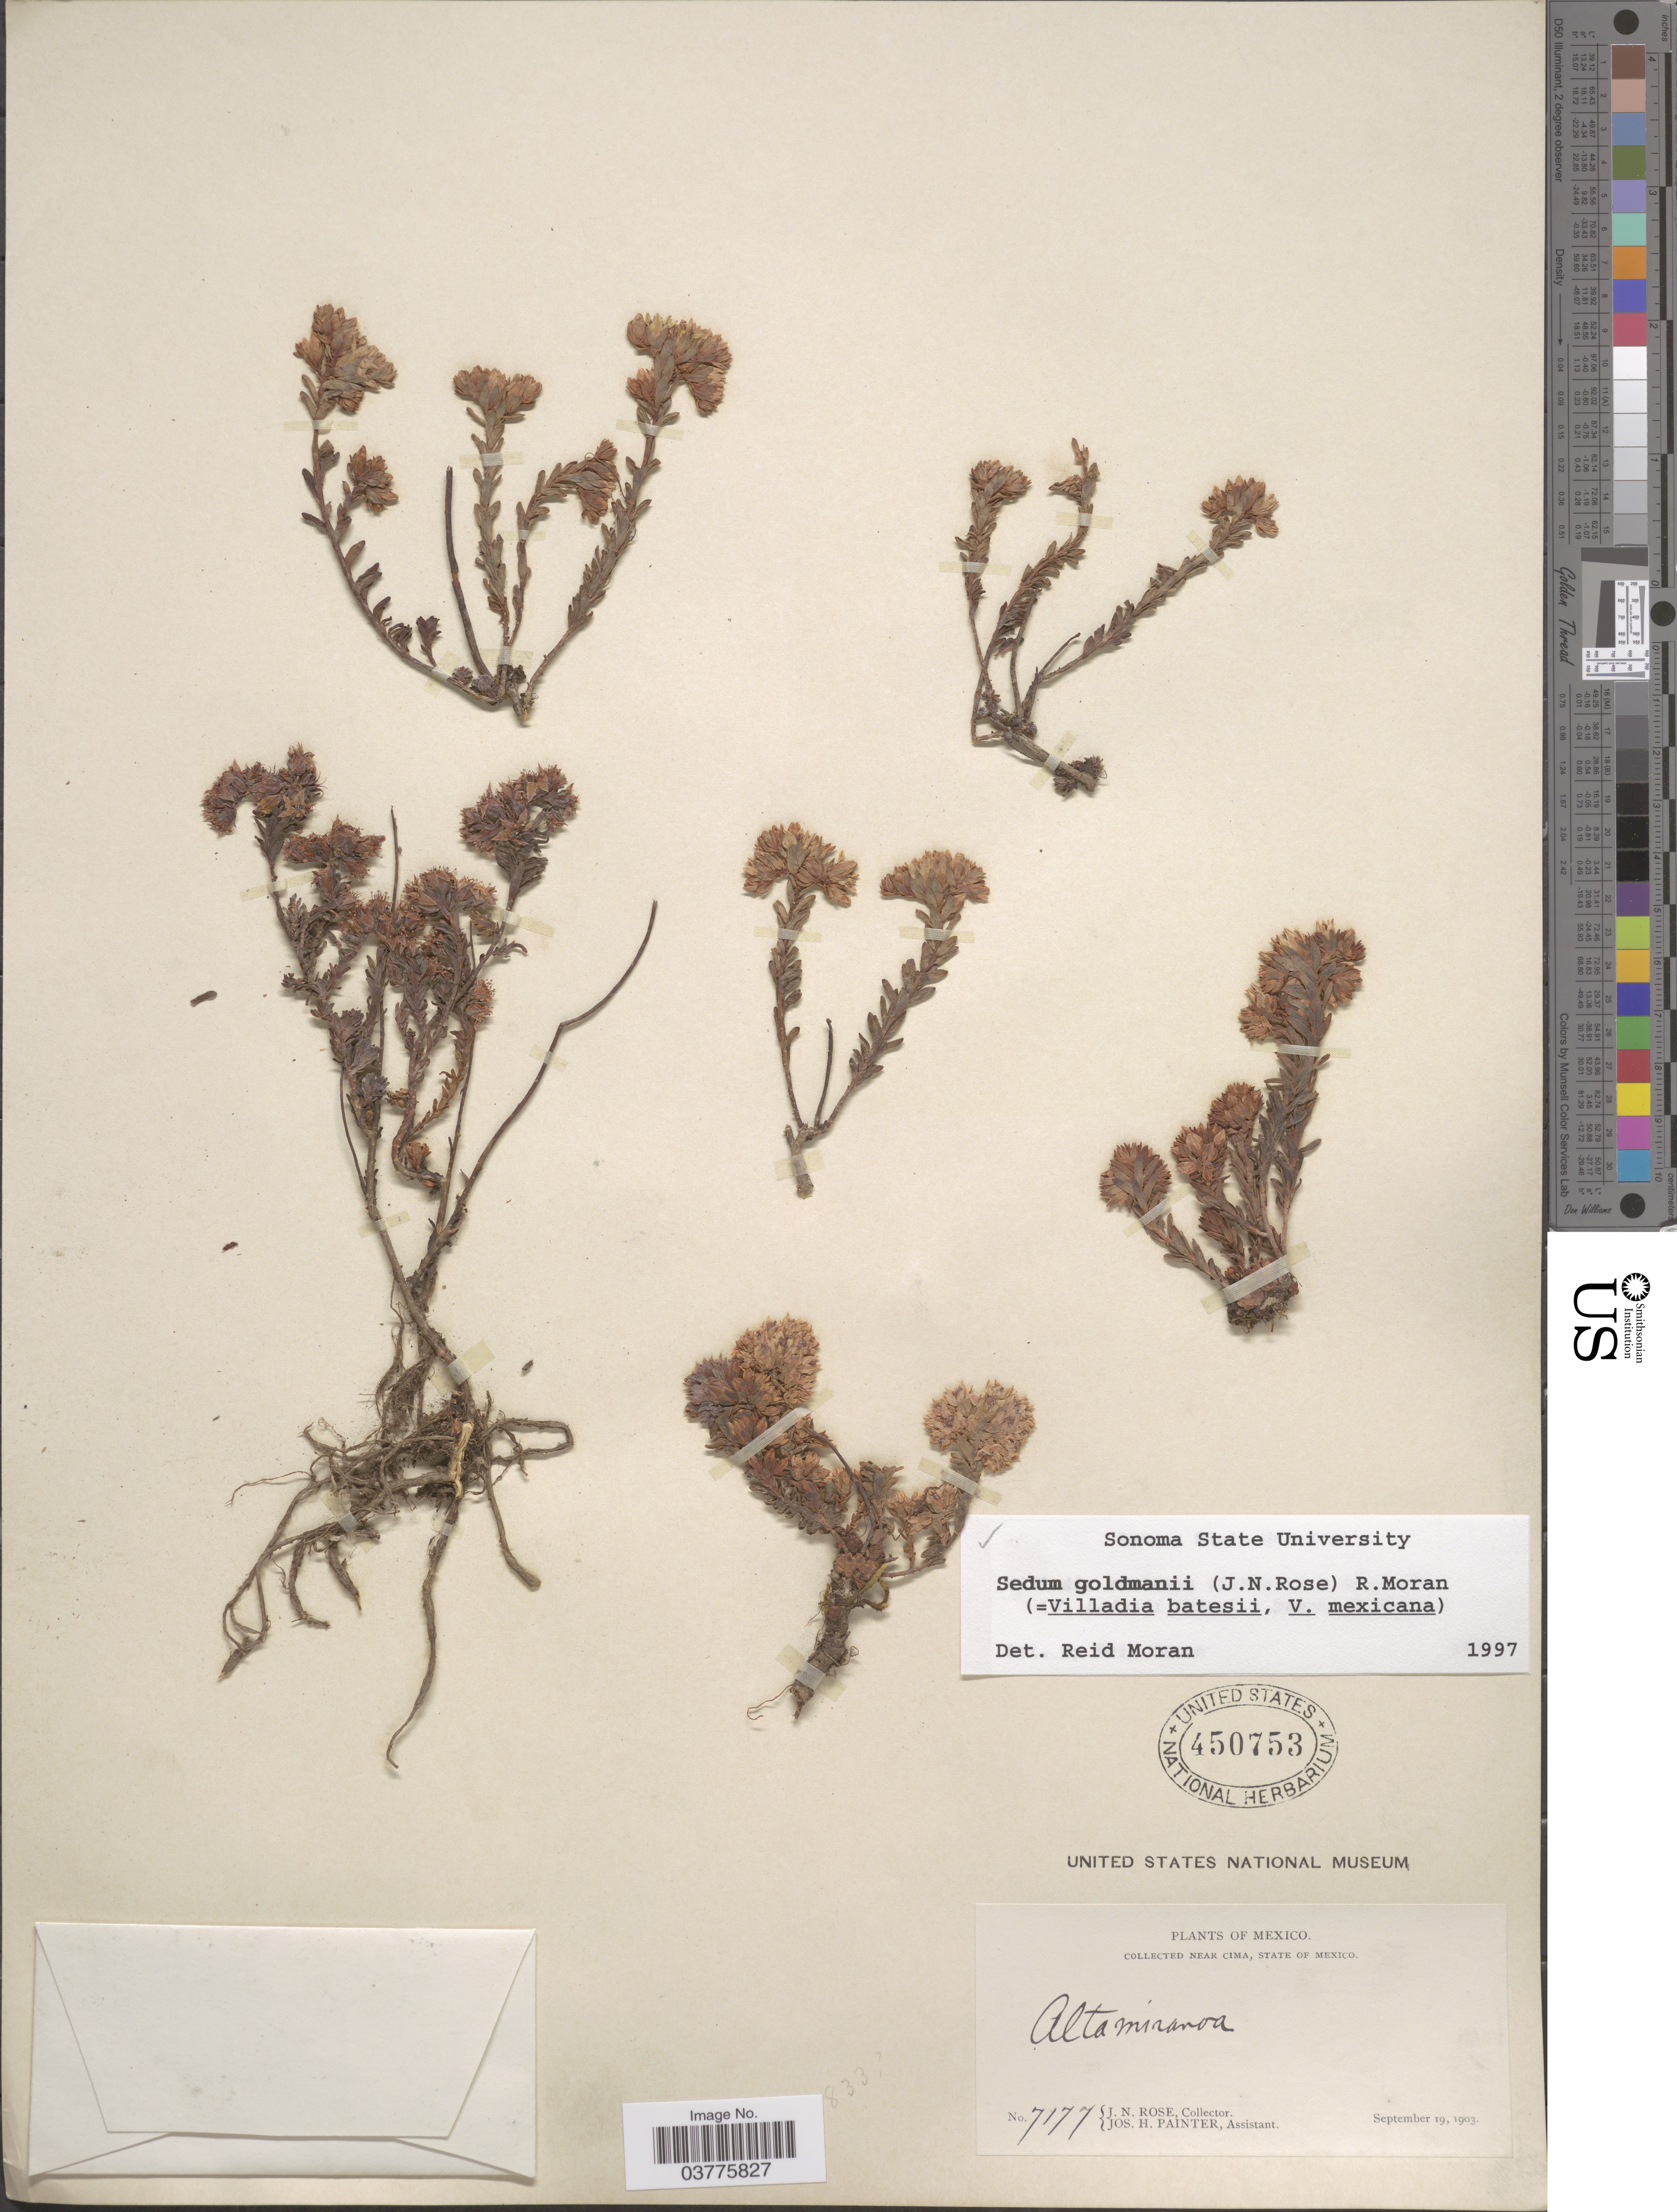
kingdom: Plantae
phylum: Tracheophyta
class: Magnoliopsida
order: Saxifragales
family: Crassulaceae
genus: Sedum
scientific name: Sedum goldmanii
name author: (Rose) Moran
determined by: Moran, R. V.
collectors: J. N. Rose & J. H. Painter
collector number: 7177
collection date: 1903-09-19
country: Mexico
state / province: México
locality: Near Cima.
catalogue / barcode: US 450753